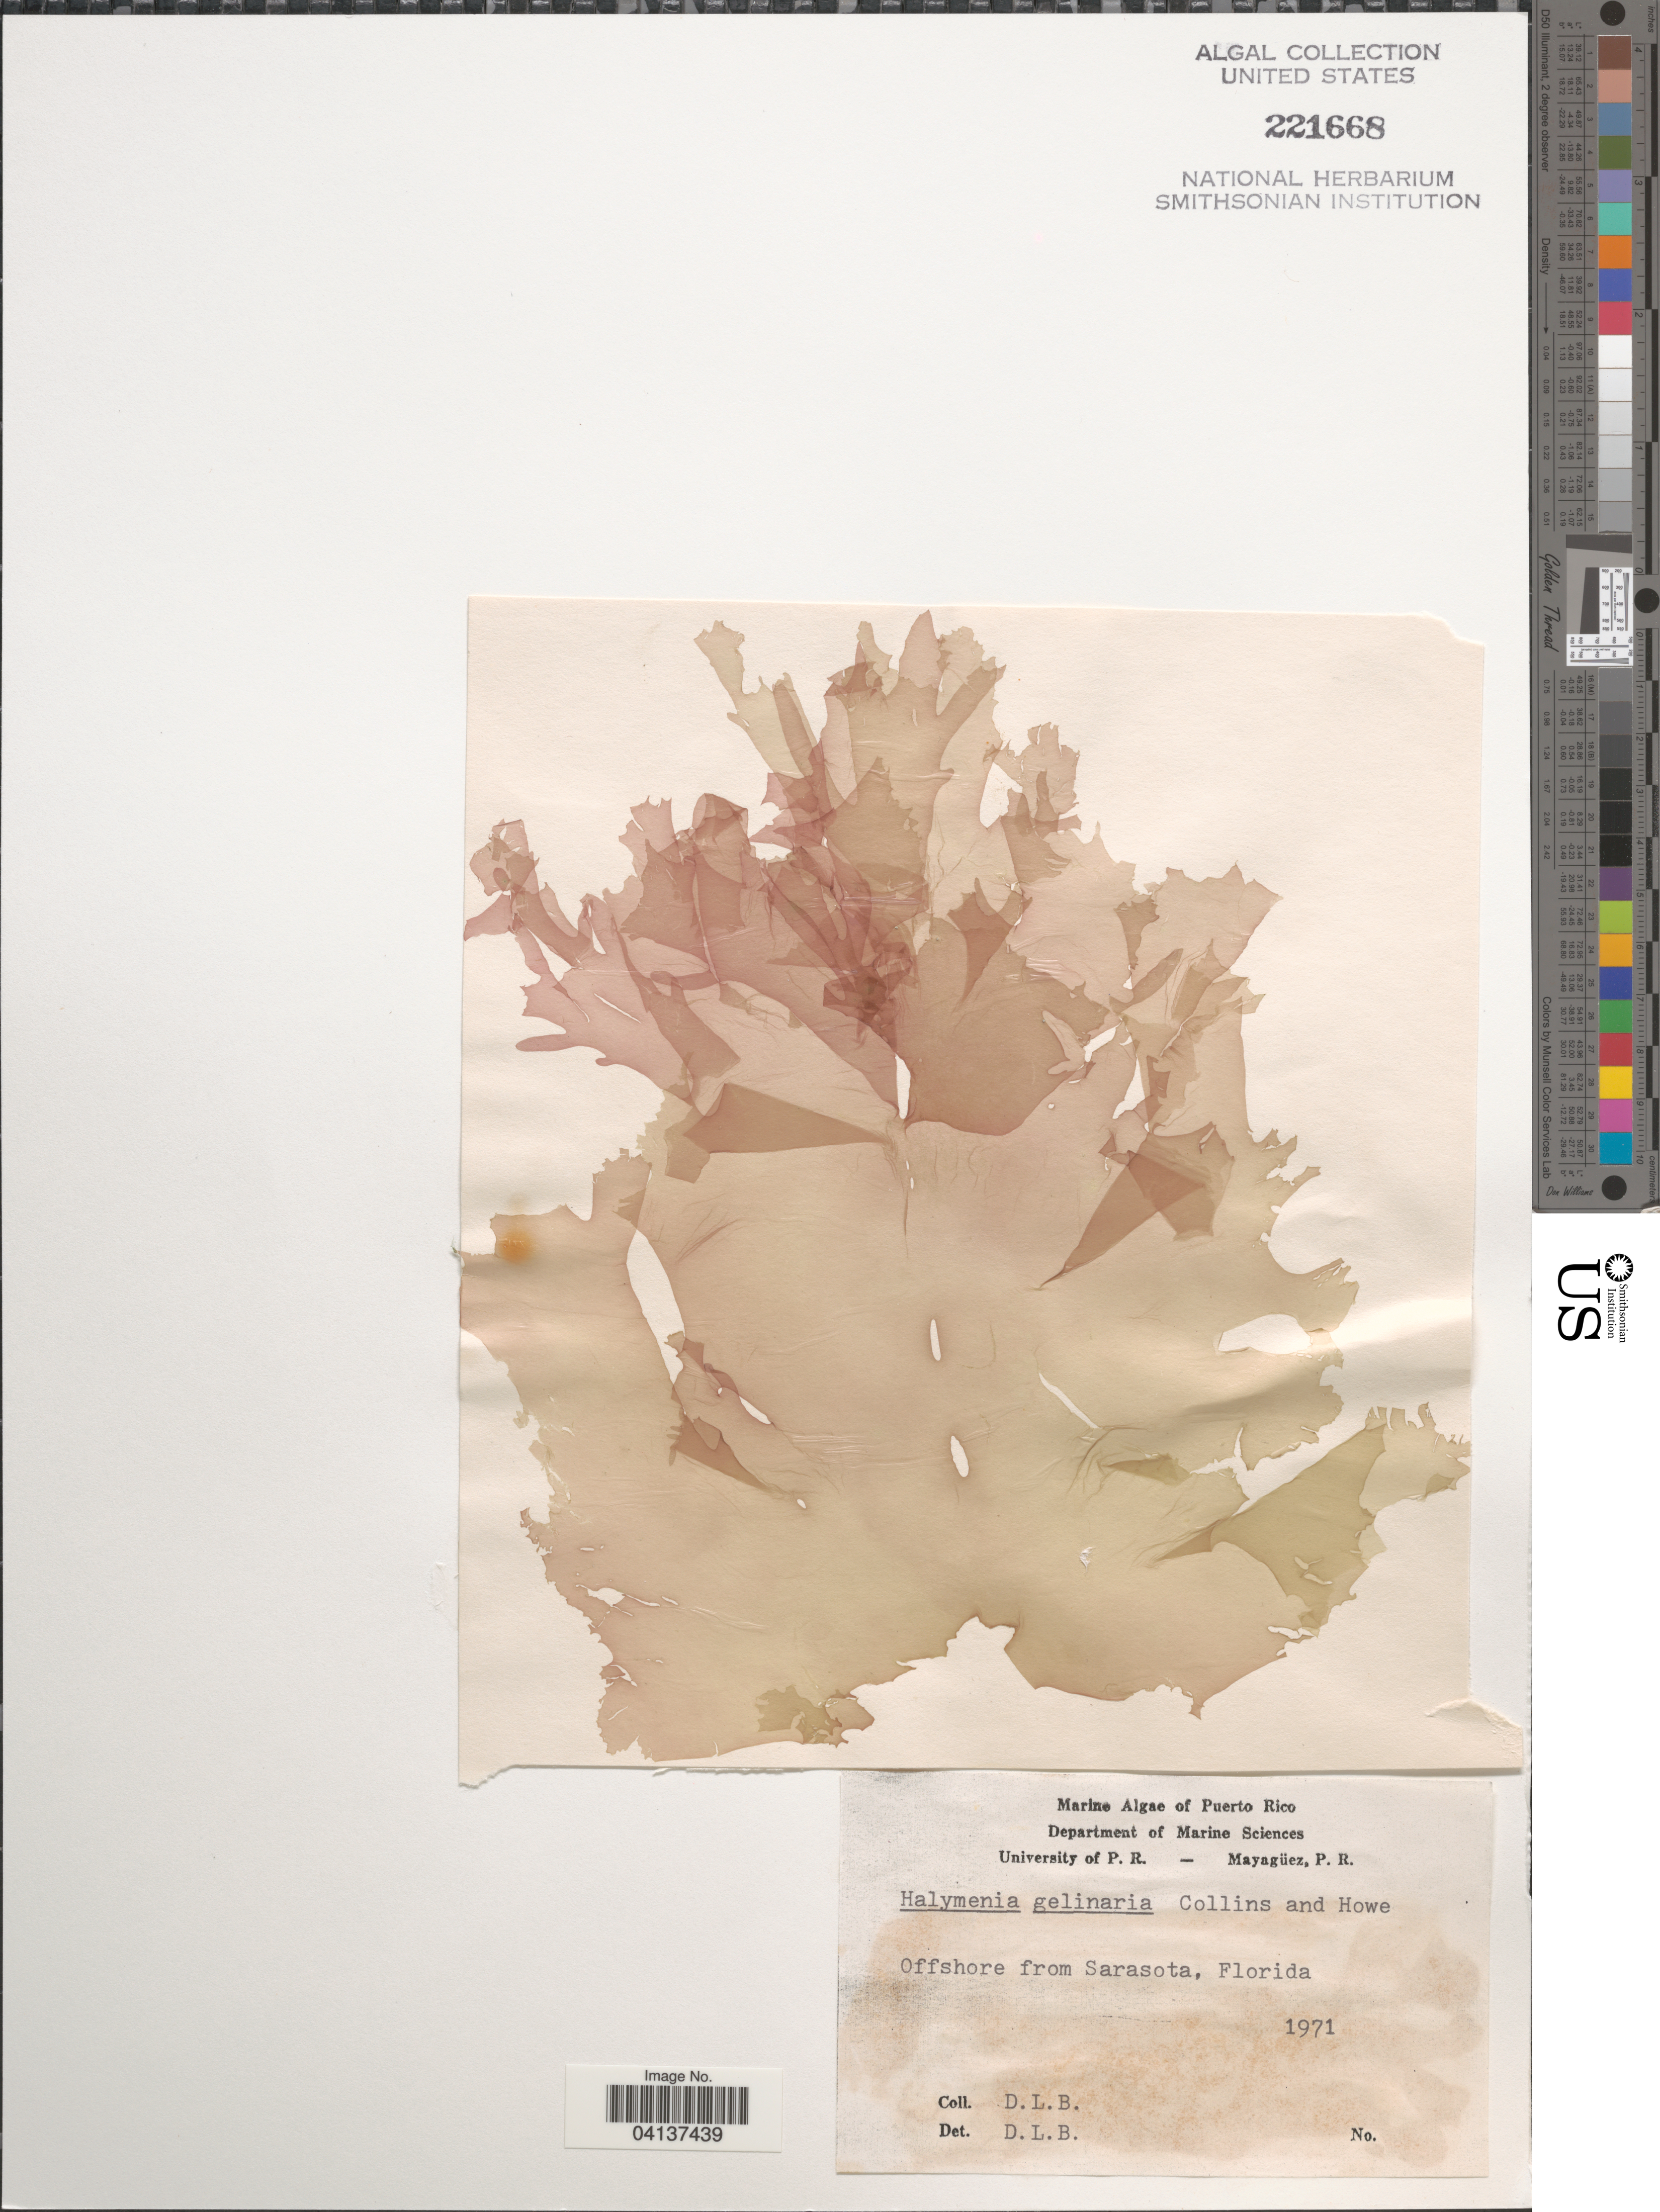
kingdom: Plantae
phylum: Rhodophyta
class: Florideophyceae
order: Halymeniales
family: Halymeniaceae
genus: Halymenia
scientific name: Halymenia floridana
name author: J. Agardh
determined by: Algae name updating Project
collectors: D. L. B.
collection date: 1971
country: United States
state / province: Florida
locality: Offshore from Sarasota.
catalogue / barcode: US 221668